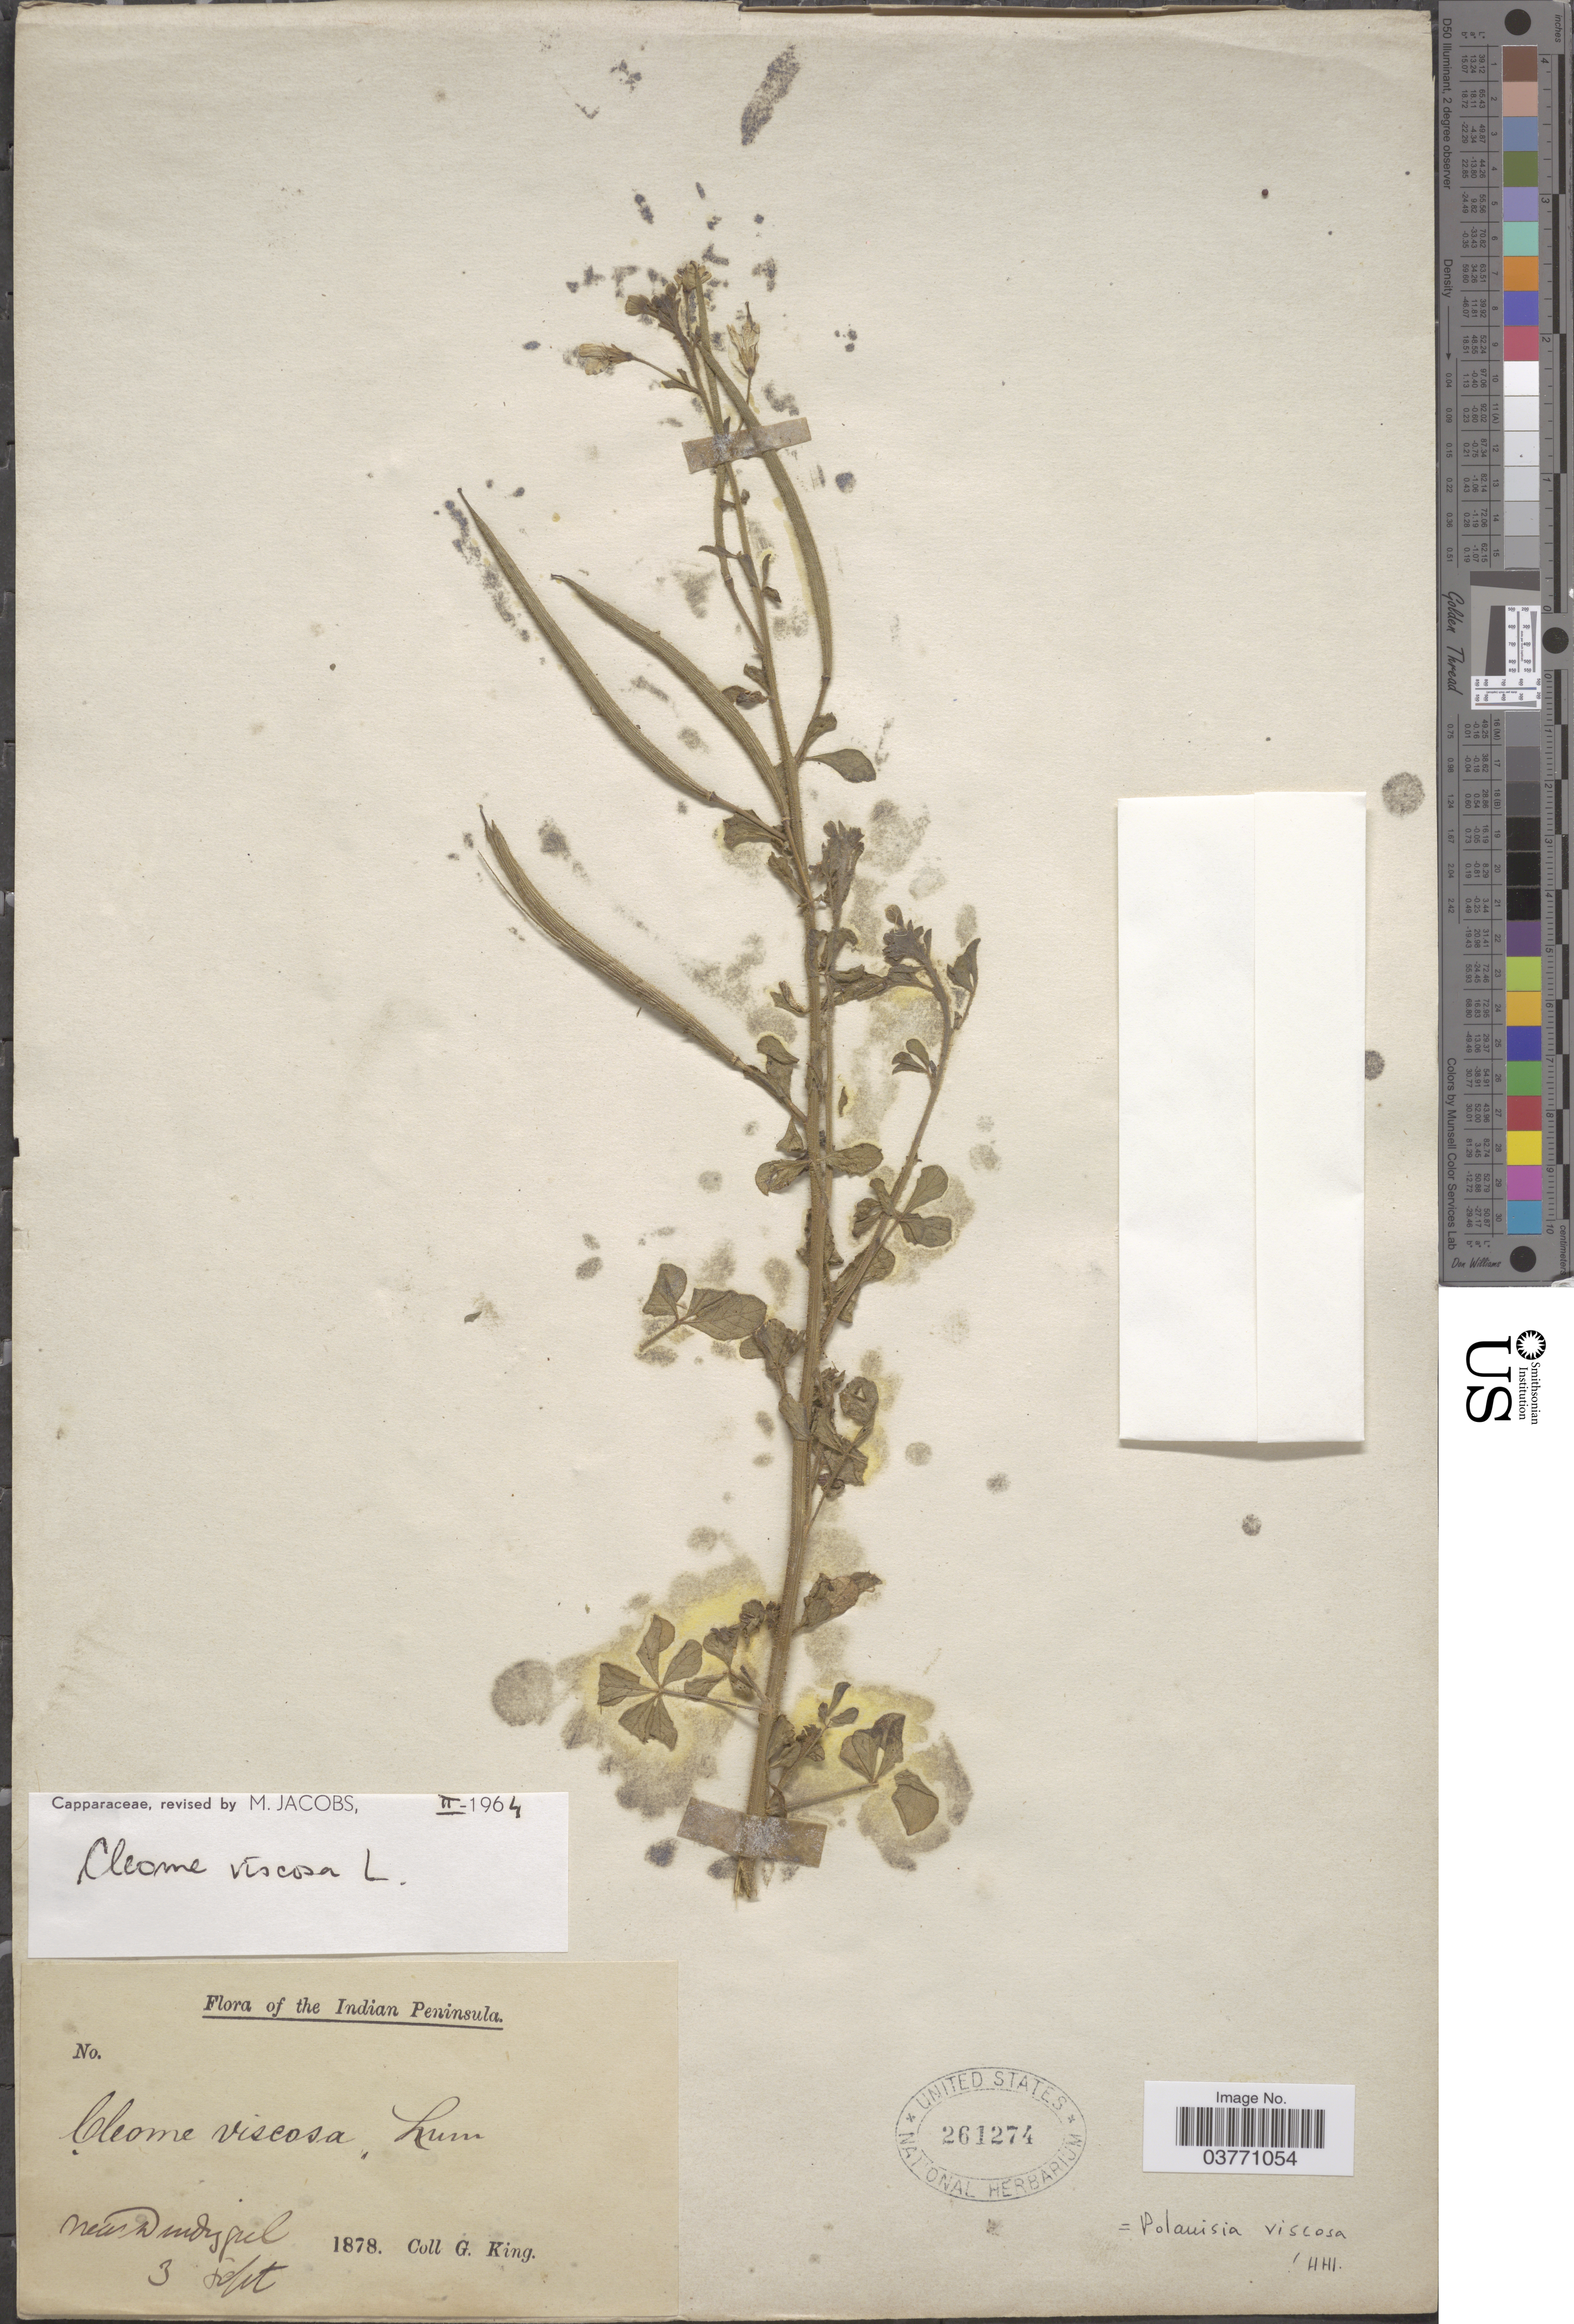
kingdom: Plantae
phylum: Tracheophyta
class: Magnoliopsida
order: Brassicales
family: Cleomaceae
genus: Arivela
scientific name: Arivela viscosa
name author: (L.) Raf.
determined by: Strong, M. T., (US), Smithsonian Institution - National Museum of Natural History (UNITED STATES)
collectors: G. King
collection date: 1878-09-09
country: India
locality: The Indian Peninsula. Near Dundygjel [interpreted].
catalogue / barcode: US 261274